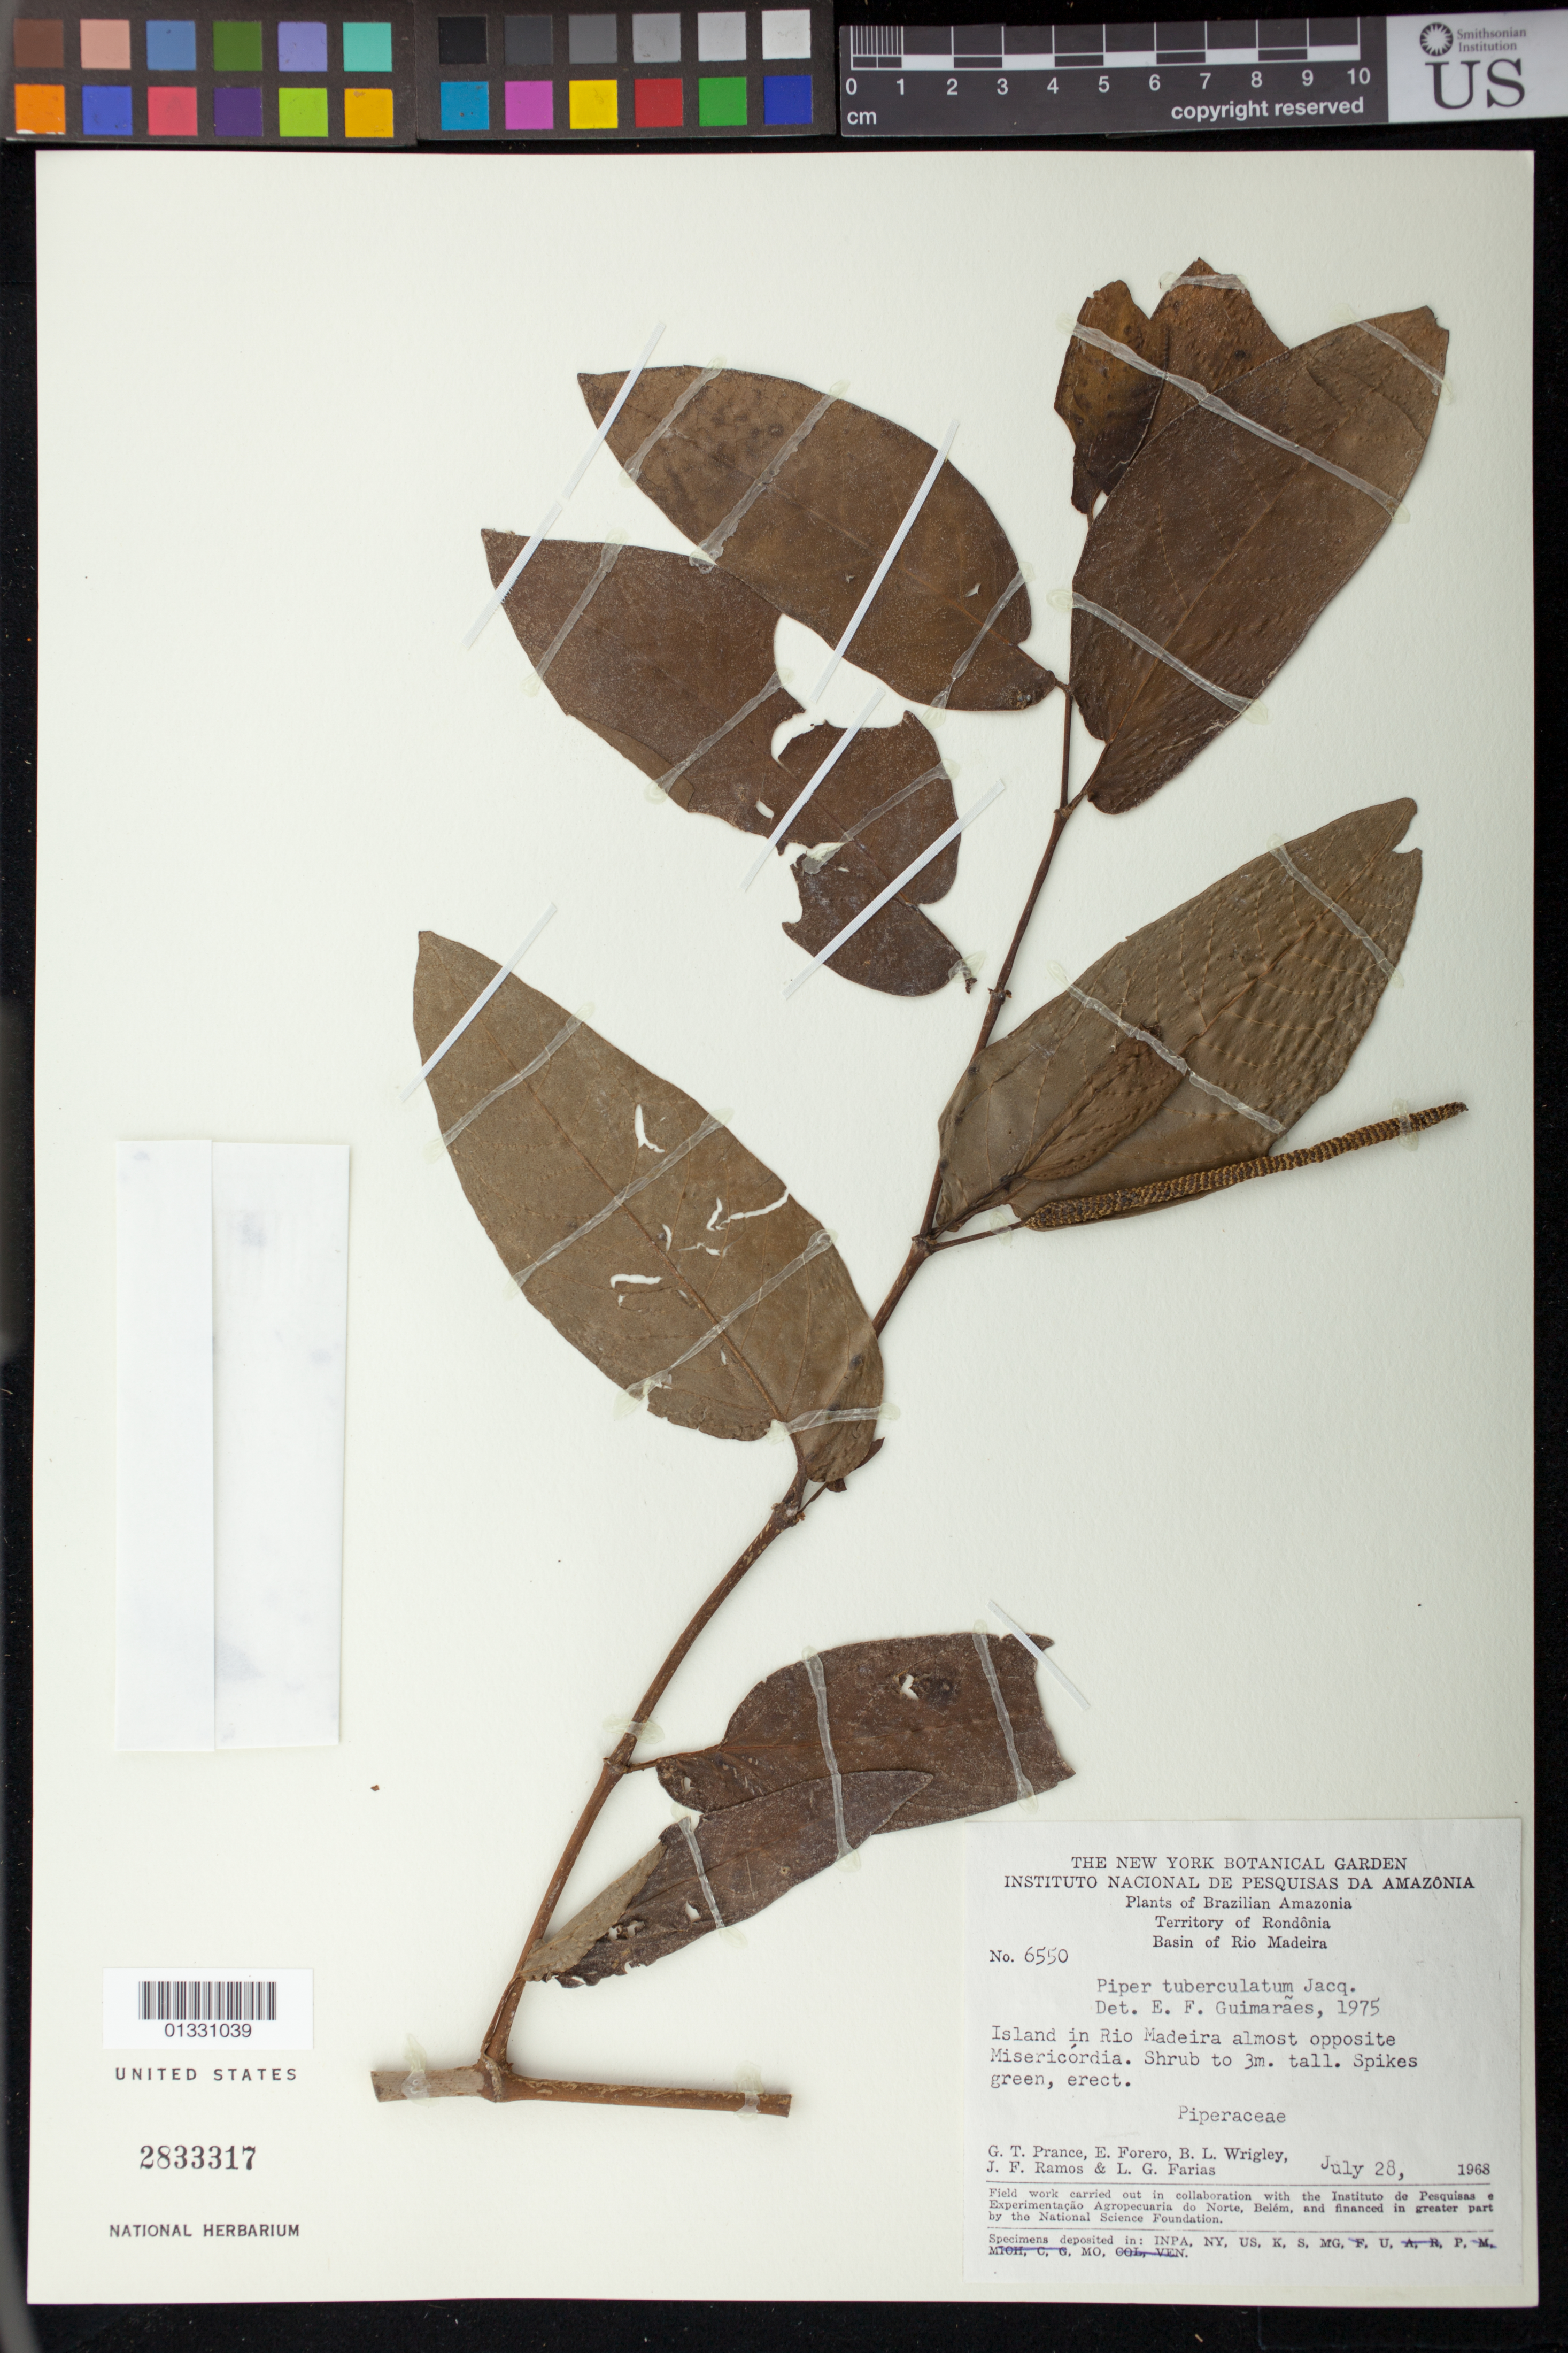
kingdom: Plantae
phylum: Tracheophyta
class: Magnoliopsida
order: Piperales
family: Piperaceae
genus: Piper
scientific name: Piper tuberculatum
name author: Jacq.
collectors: G. T. Prance, E. Forero, B. L. Wrigley, J. F. Ramos & L. G. Farias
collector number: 6550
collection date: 1968-07-28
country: Brazil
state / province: Rondônia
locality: Island in Rio Madeira akmost opposite Misericórdia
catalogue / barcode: US 2833317